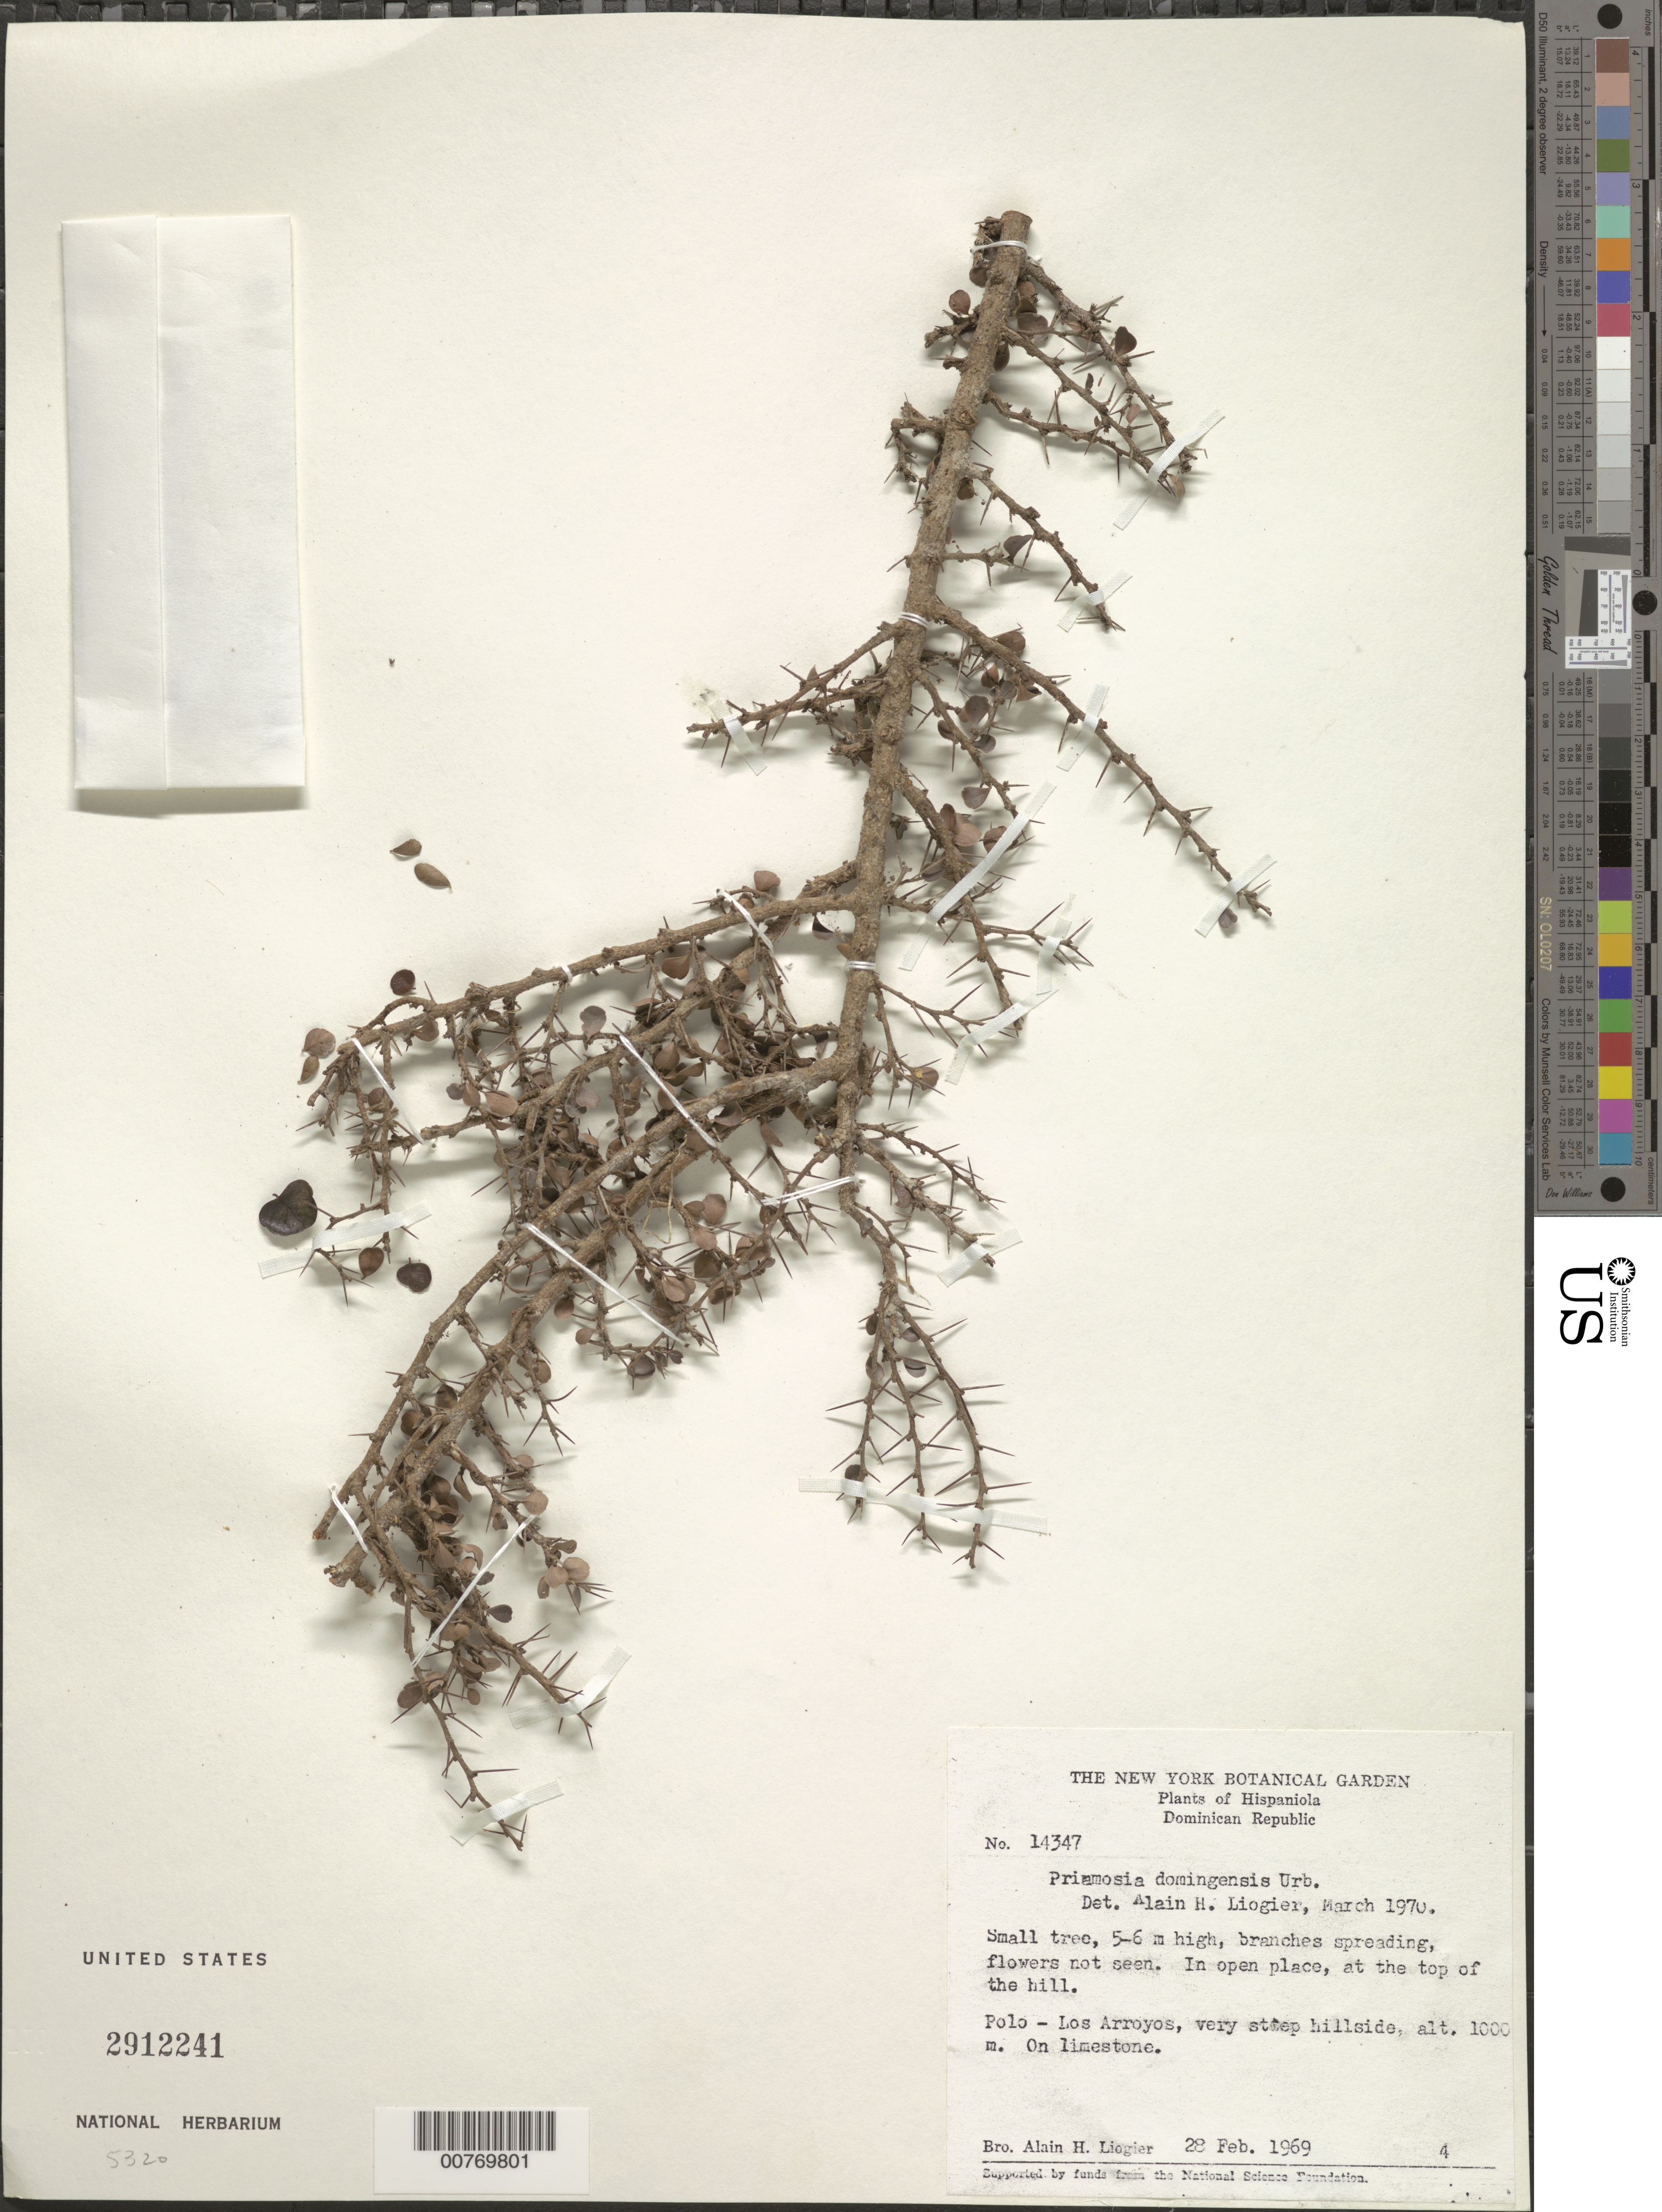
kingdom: Plantae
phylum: Tracheophyta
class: Magnoliopsida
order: Malpighiales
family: Salicaceae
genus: Xylosma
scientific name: Xylosma coriacea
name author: (Poit.) Eichler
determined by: Liogier, Alain H.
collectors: A. H. Liogier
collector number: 14347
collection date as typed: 28 Feb 1969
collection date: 1969-02-28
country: Dominican Republic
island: Hispaniola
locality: Polo - Los Arroyos, very step hillside.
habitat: Limestone, open place, at the top of the hill.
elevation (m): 1000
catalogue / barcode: US 2912241